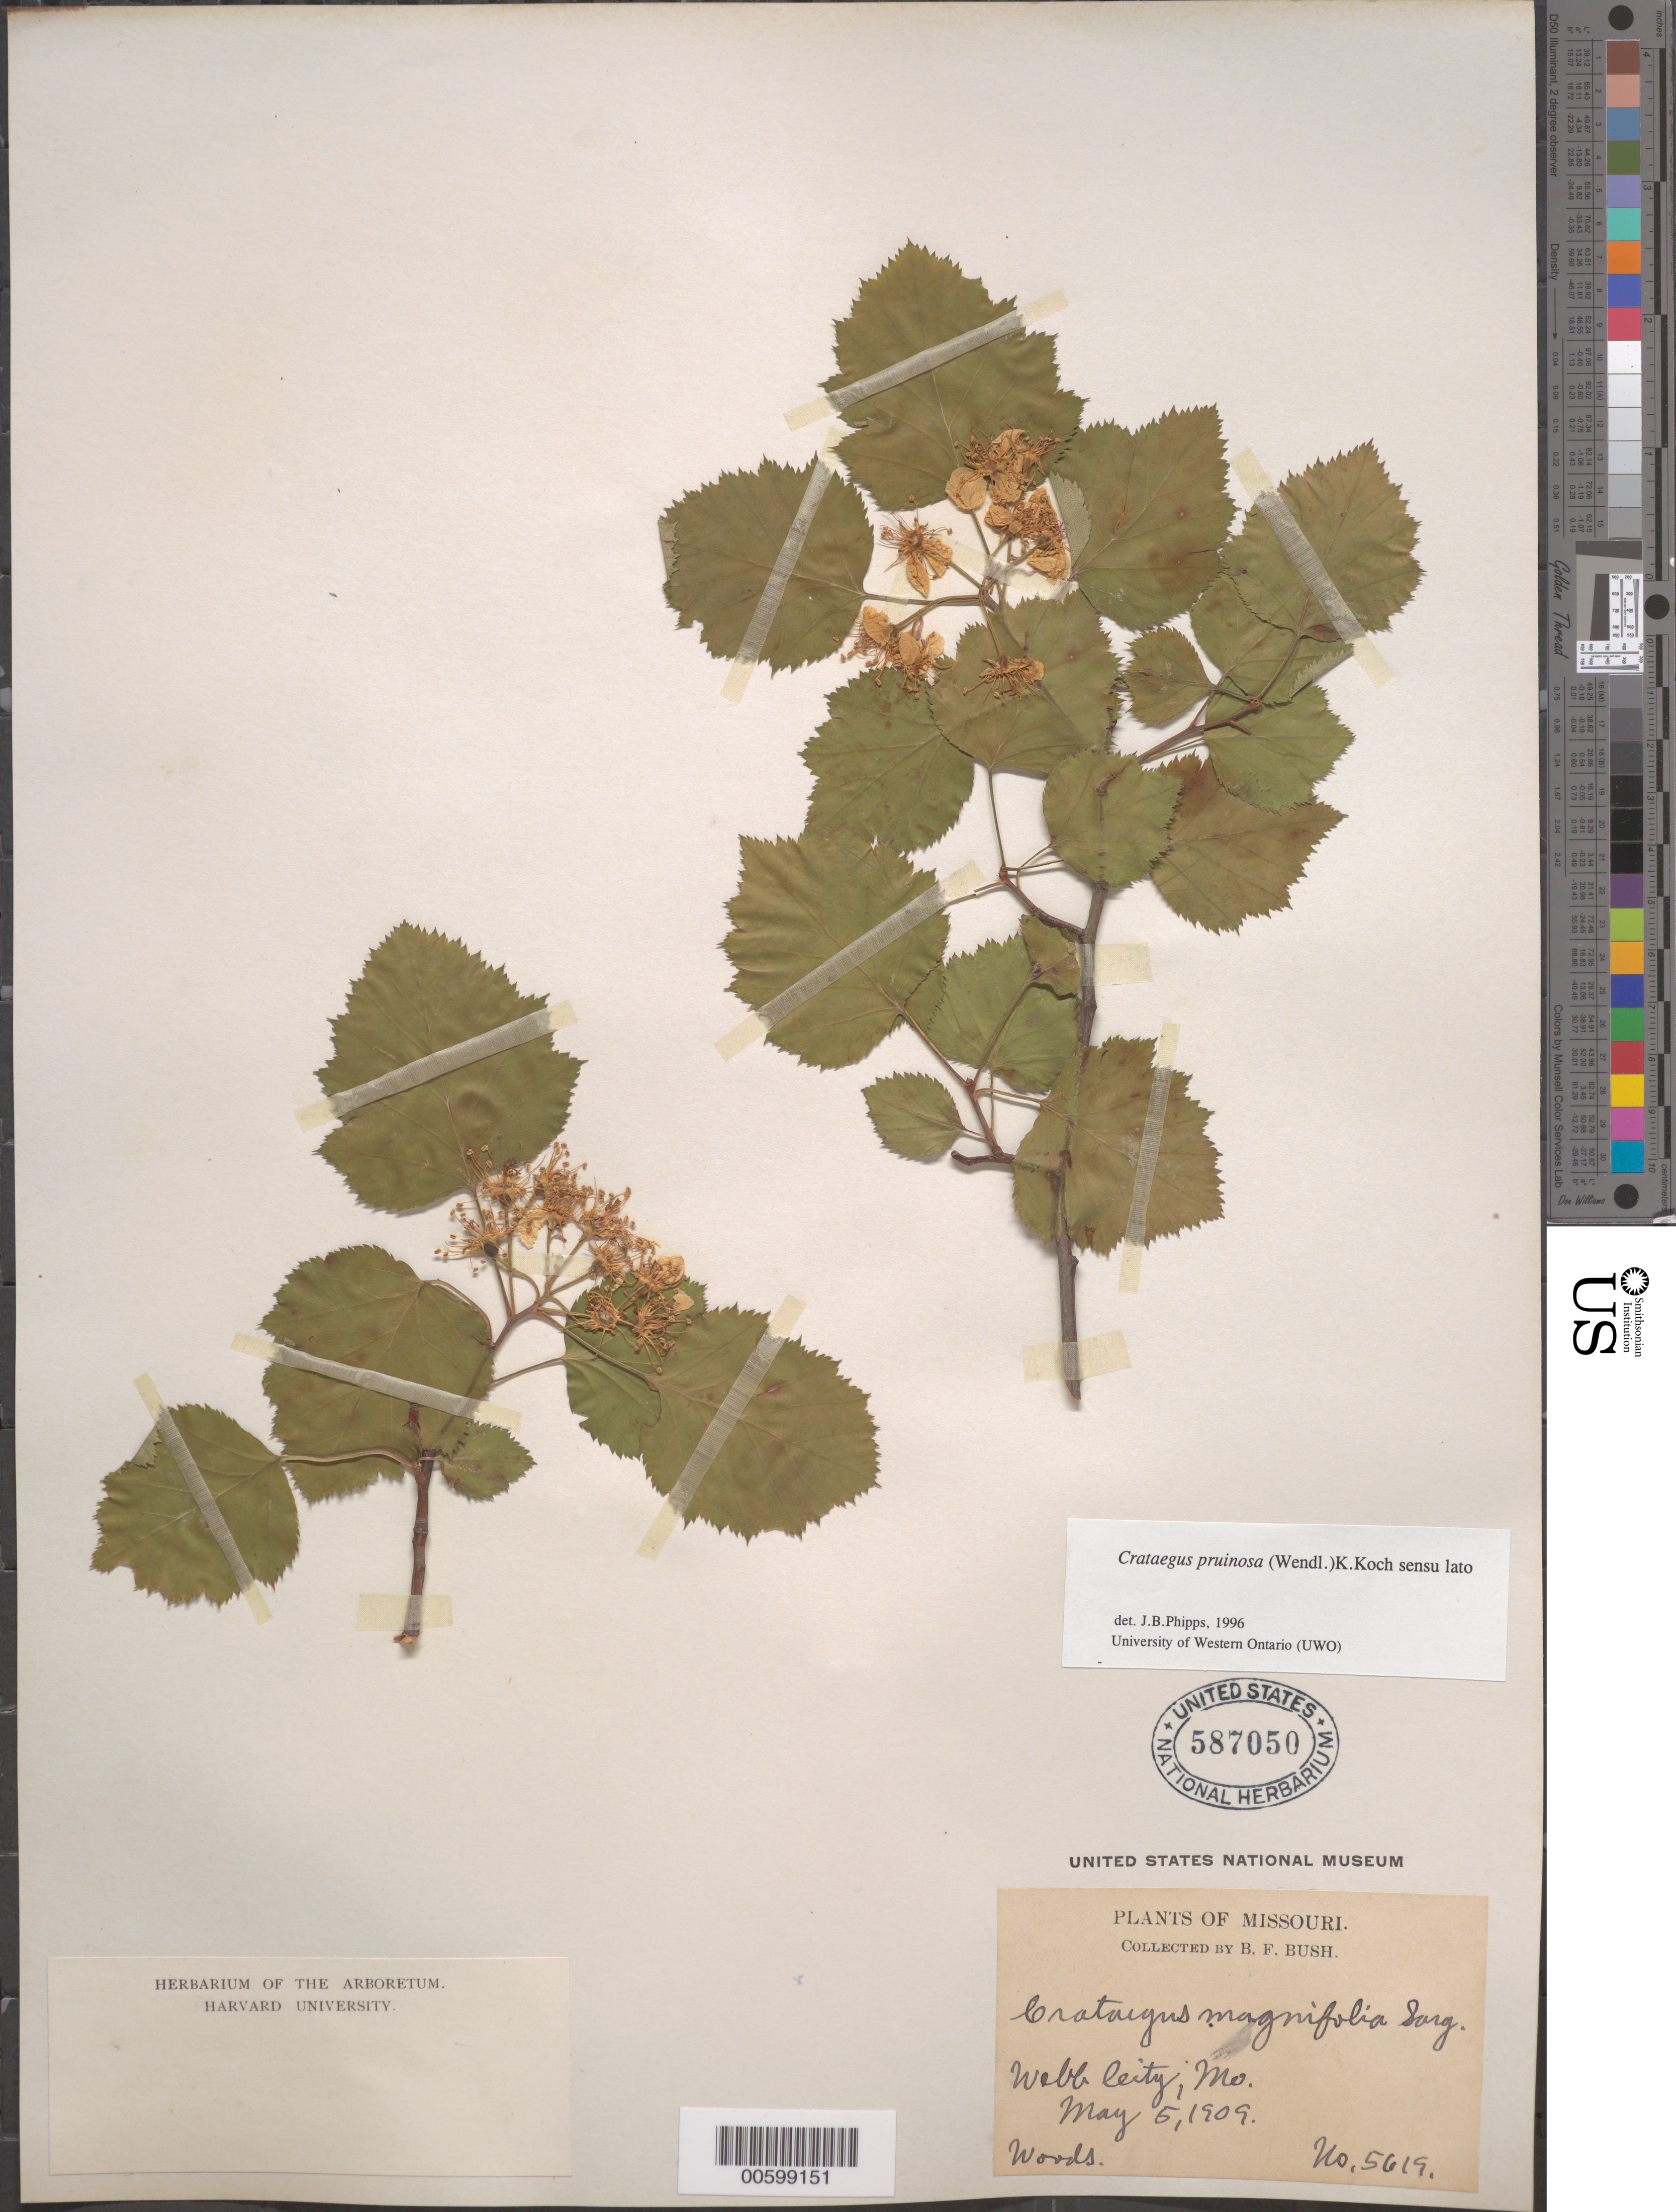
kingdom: Plantae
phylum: Tracheophyta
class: Magnoliopsida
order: Rosales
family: Rosaceae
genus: Crataegus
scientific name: Crataegus pruinosa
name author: (H.L. Wendl.) K. Koch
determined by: Phipps, James B., (UWO), University of Western Ontario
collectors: E. J. Palmer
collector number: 5619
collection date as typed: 05 May 1909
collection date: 1909-05-05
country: United States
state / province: Missouri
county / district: Jasper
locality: Webb City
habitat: Woods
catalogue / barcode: US 587050